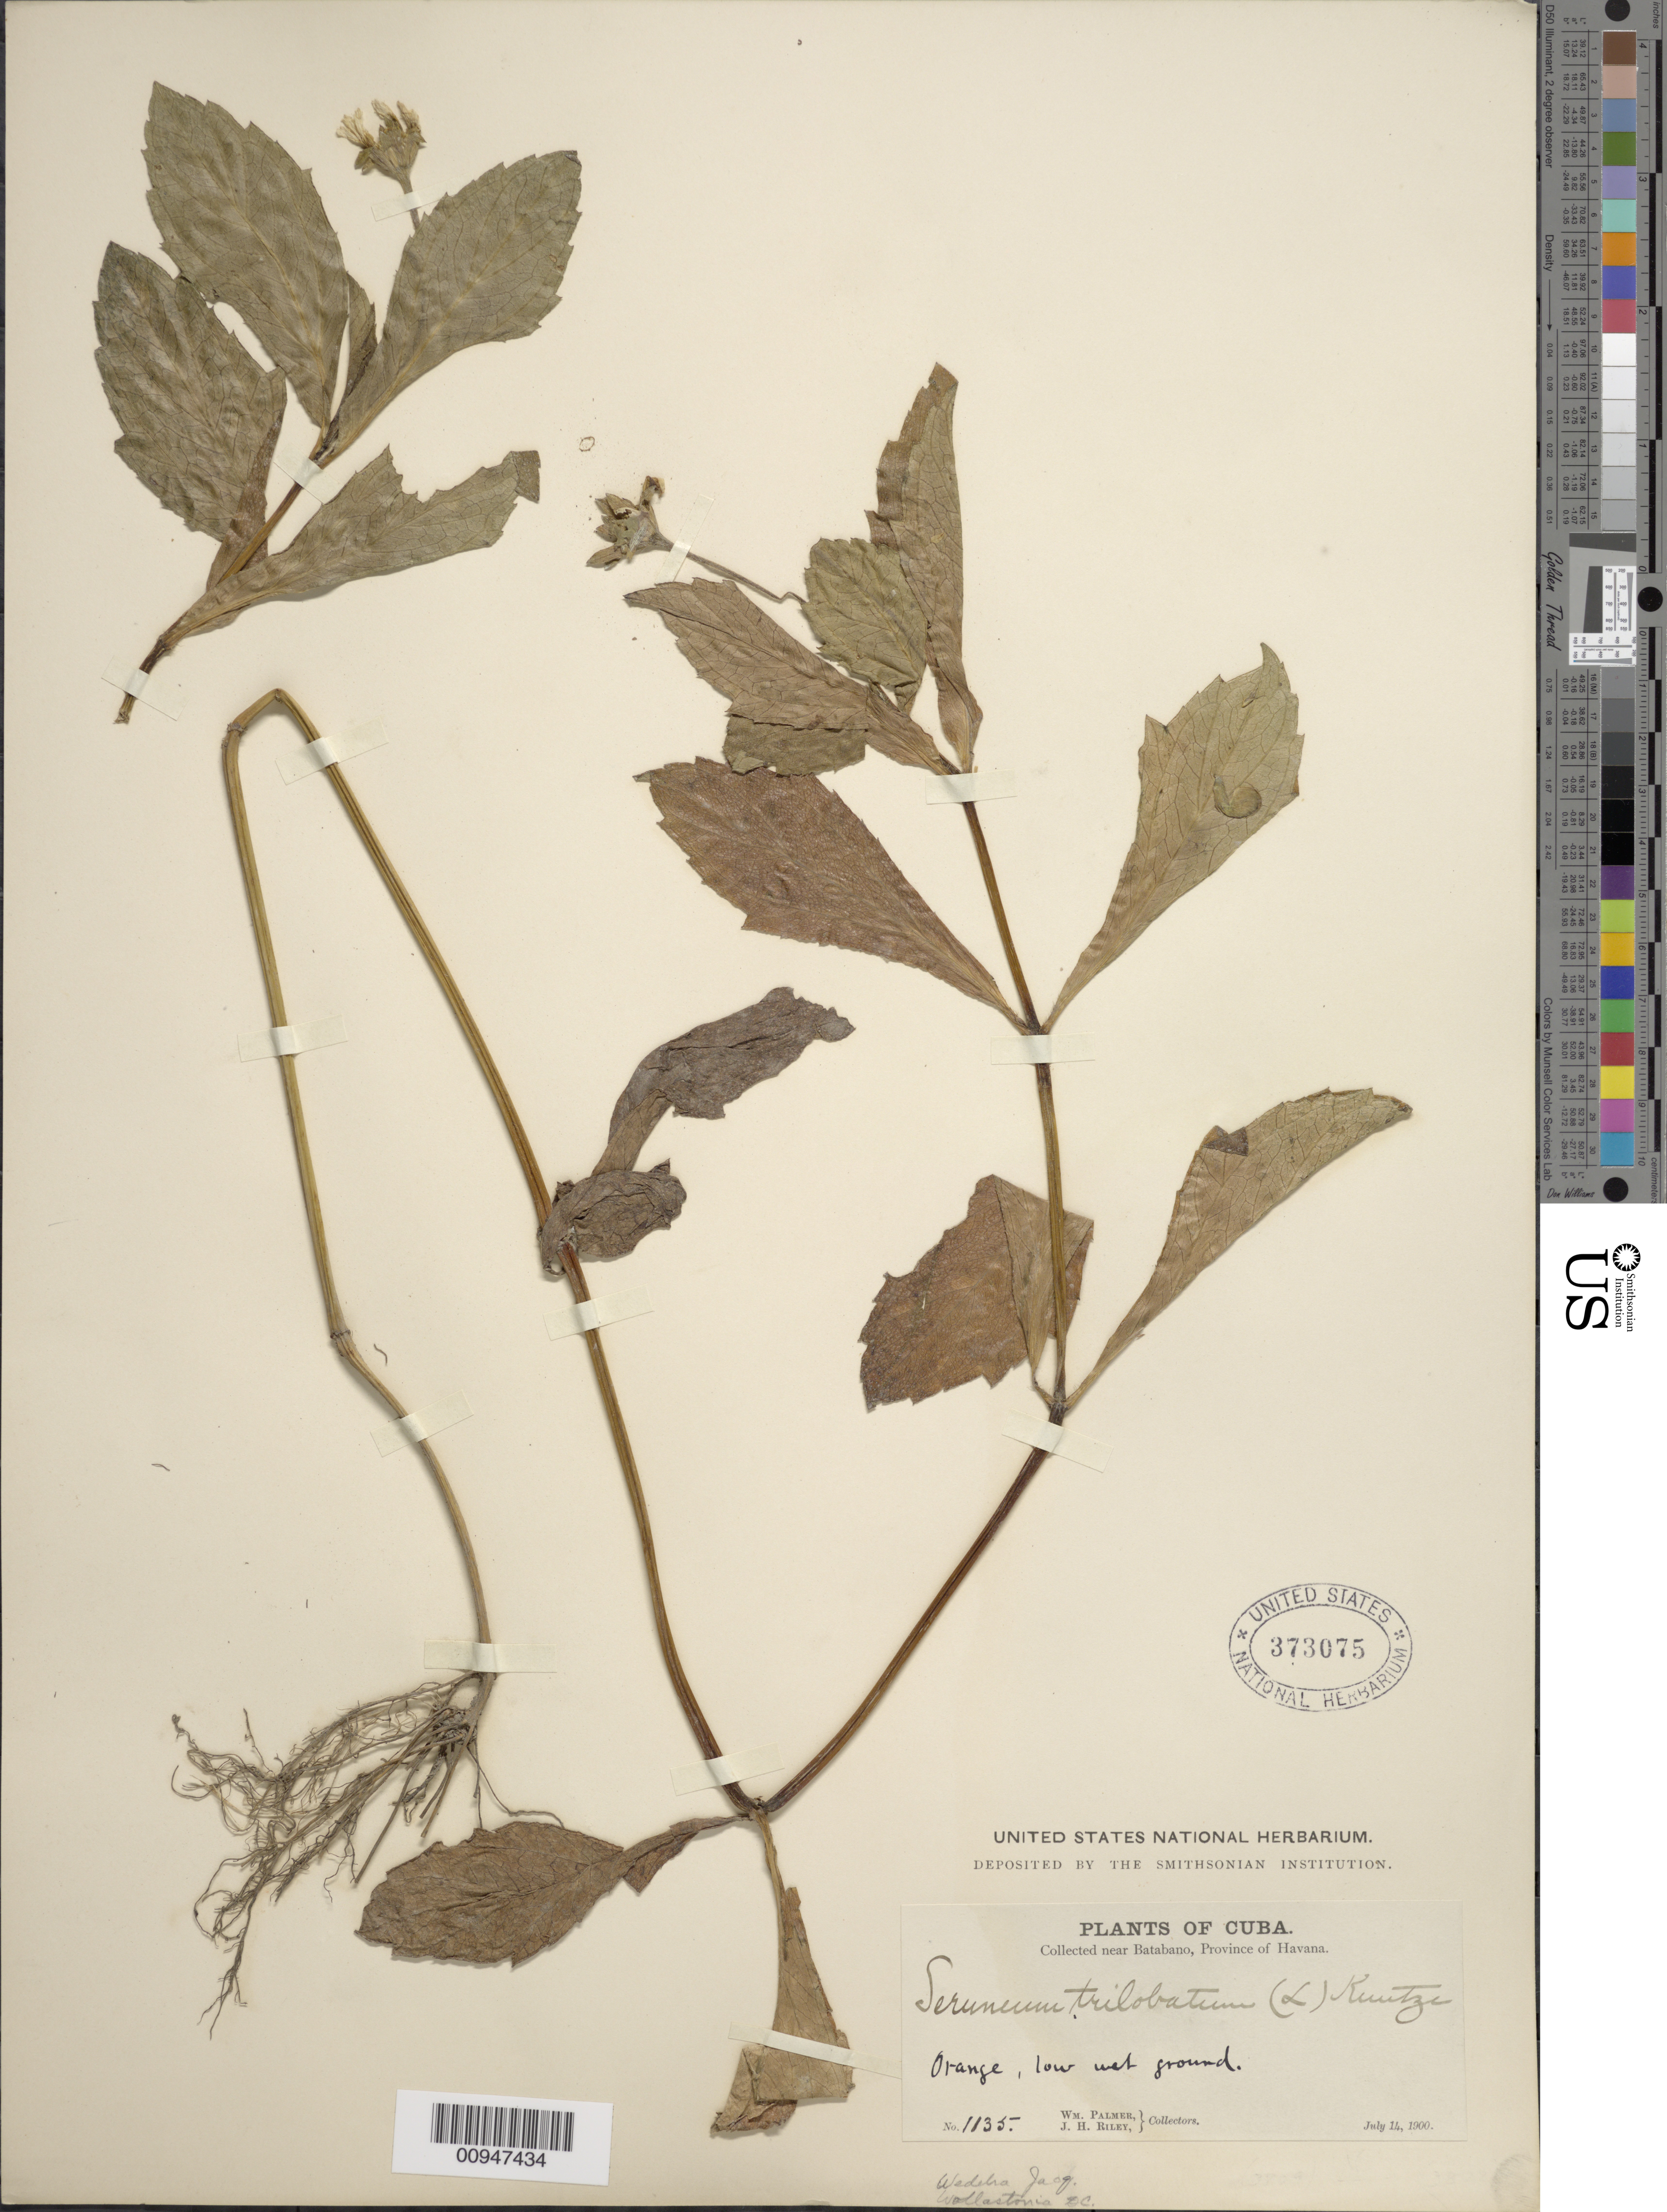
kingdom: Plantae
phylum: Tracheophyta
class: Magnoliopsida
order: Asterales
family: Asteraceae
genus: Sphagneticola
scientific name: Sphagneticola trilobata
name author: (L.) Pruski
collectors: W. Palmer & J. H. Riley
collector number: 1135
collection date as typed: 14 Jul 1900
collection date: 1900-07-14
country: Cuba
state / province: La Habana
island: Cuba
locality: Near Batabano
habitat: Low wet ground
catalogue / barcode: US 373075